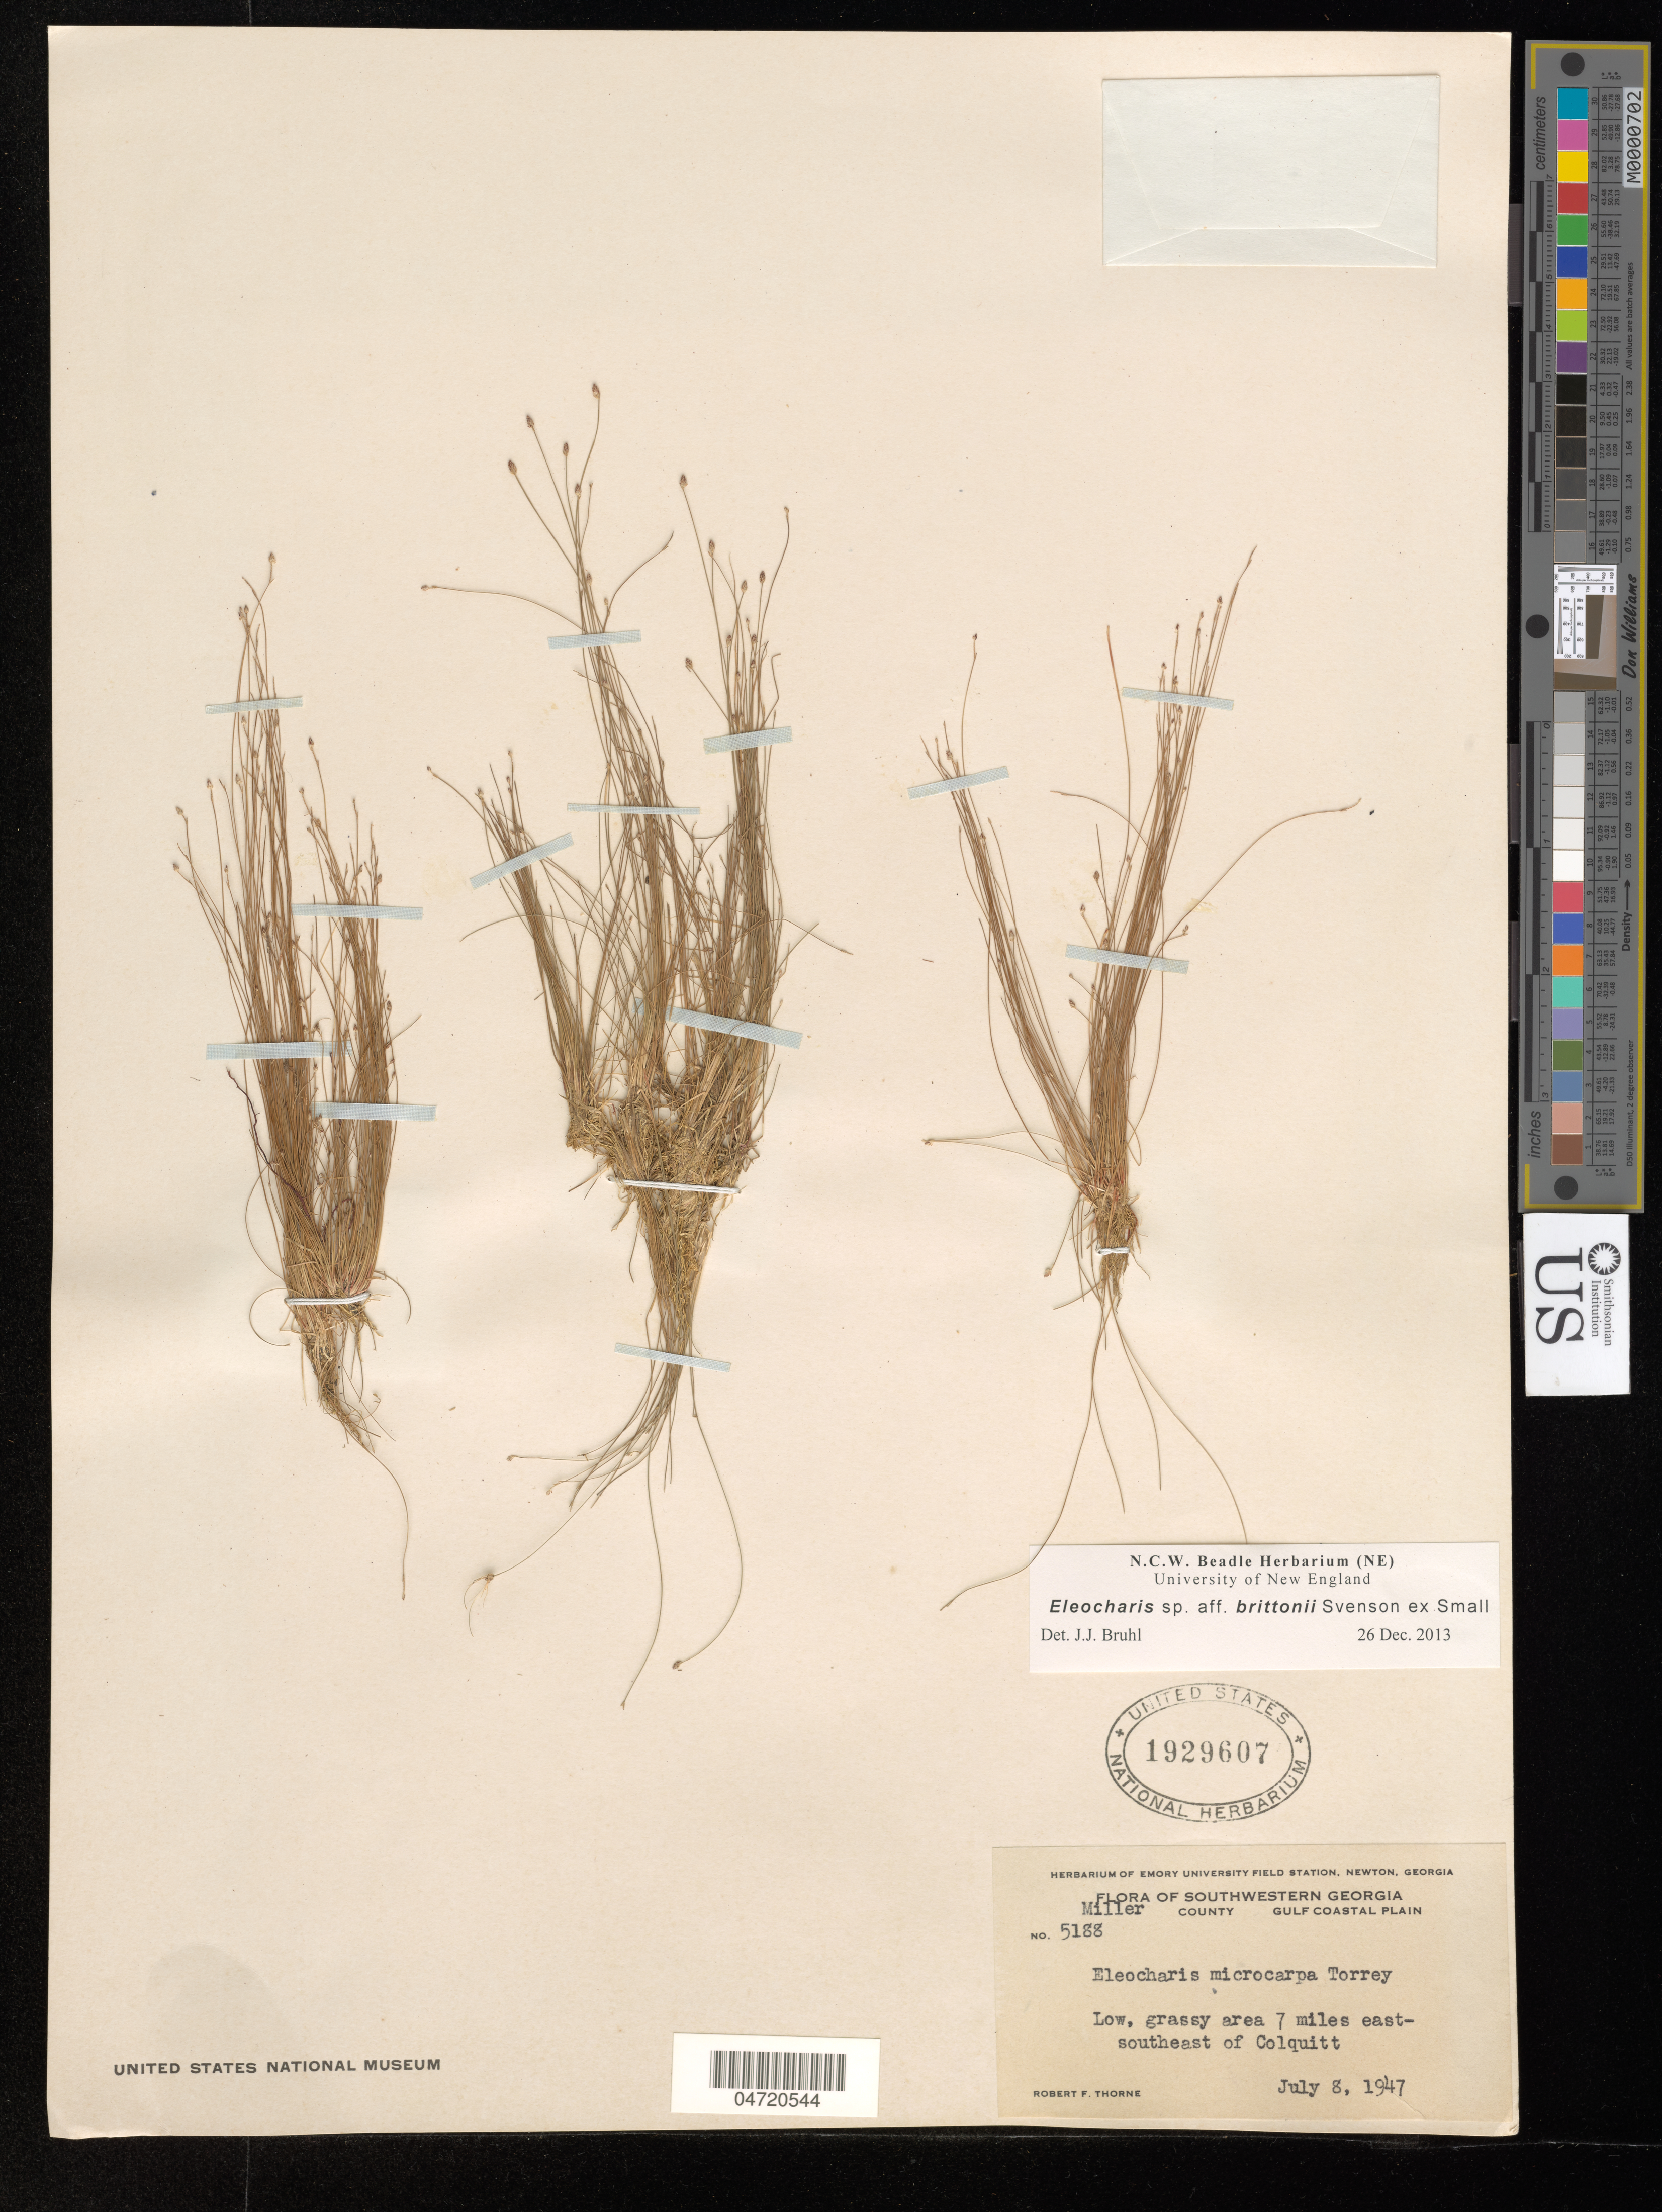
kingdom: Plantae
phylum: Tracheophyta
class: Liliopsida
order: Poales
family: Cyperaceae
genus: Eleocharis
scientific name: Eleocharis brittonii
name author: Svenson ex Small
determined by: Bruhl, J. J., (NE), University of New England (AUSTRALIA)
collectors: R. F. Thorne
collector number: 5188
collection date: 1947-07-08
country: United States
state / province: Georgia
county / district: Miller Co.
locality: Southwestern Georgia. Gulf Coastal Plain. Area 7 miles east-southeast of Colquitt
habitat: Low, grassy area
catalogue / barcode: US 1929607